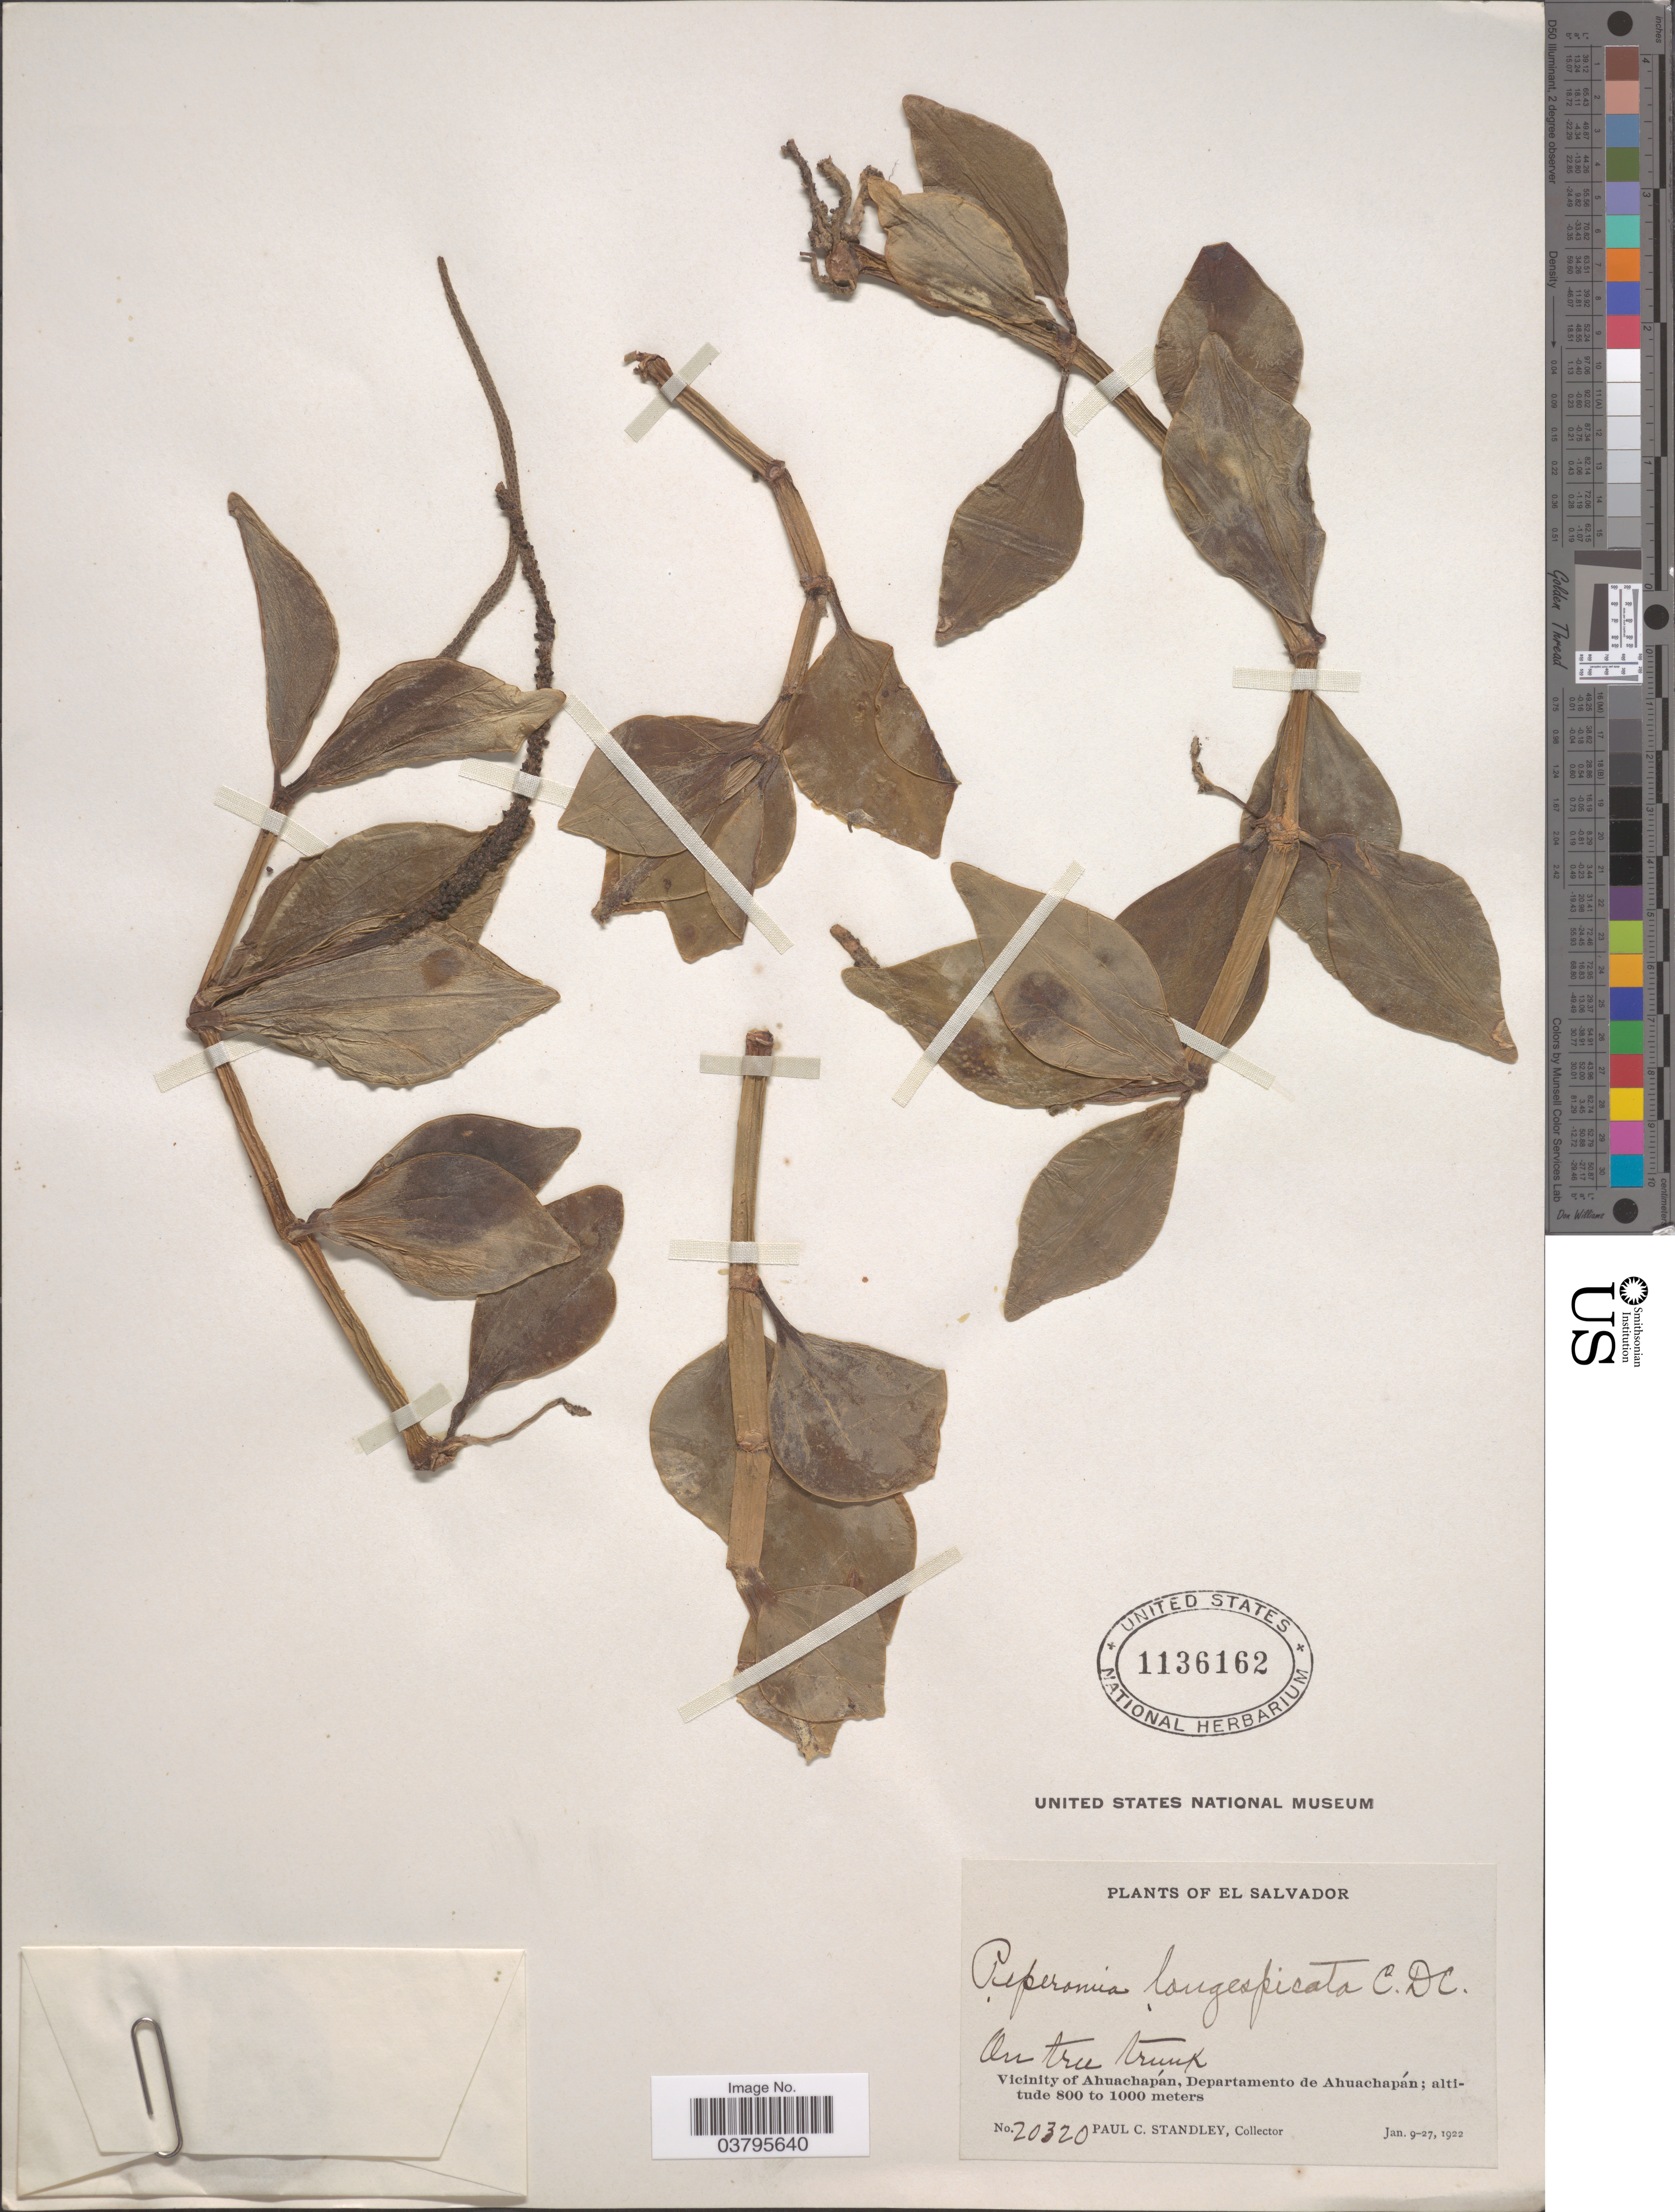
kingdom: Plantae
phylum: Tracheophyta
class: Magnoliopsida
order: Piperales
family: Piperaceae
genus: Peperomia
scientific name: Peperomia angustata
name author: Kunth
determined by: Jiménez, José Estaban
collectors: P. C. Standley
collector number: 20320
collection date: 1922-01-09/1922-01-27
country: El Salvador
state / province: Ahuachapan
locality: Vicinity of Ahuachapán, Departamento de Ahuachapán.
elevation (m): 800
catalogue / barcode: US 1136162